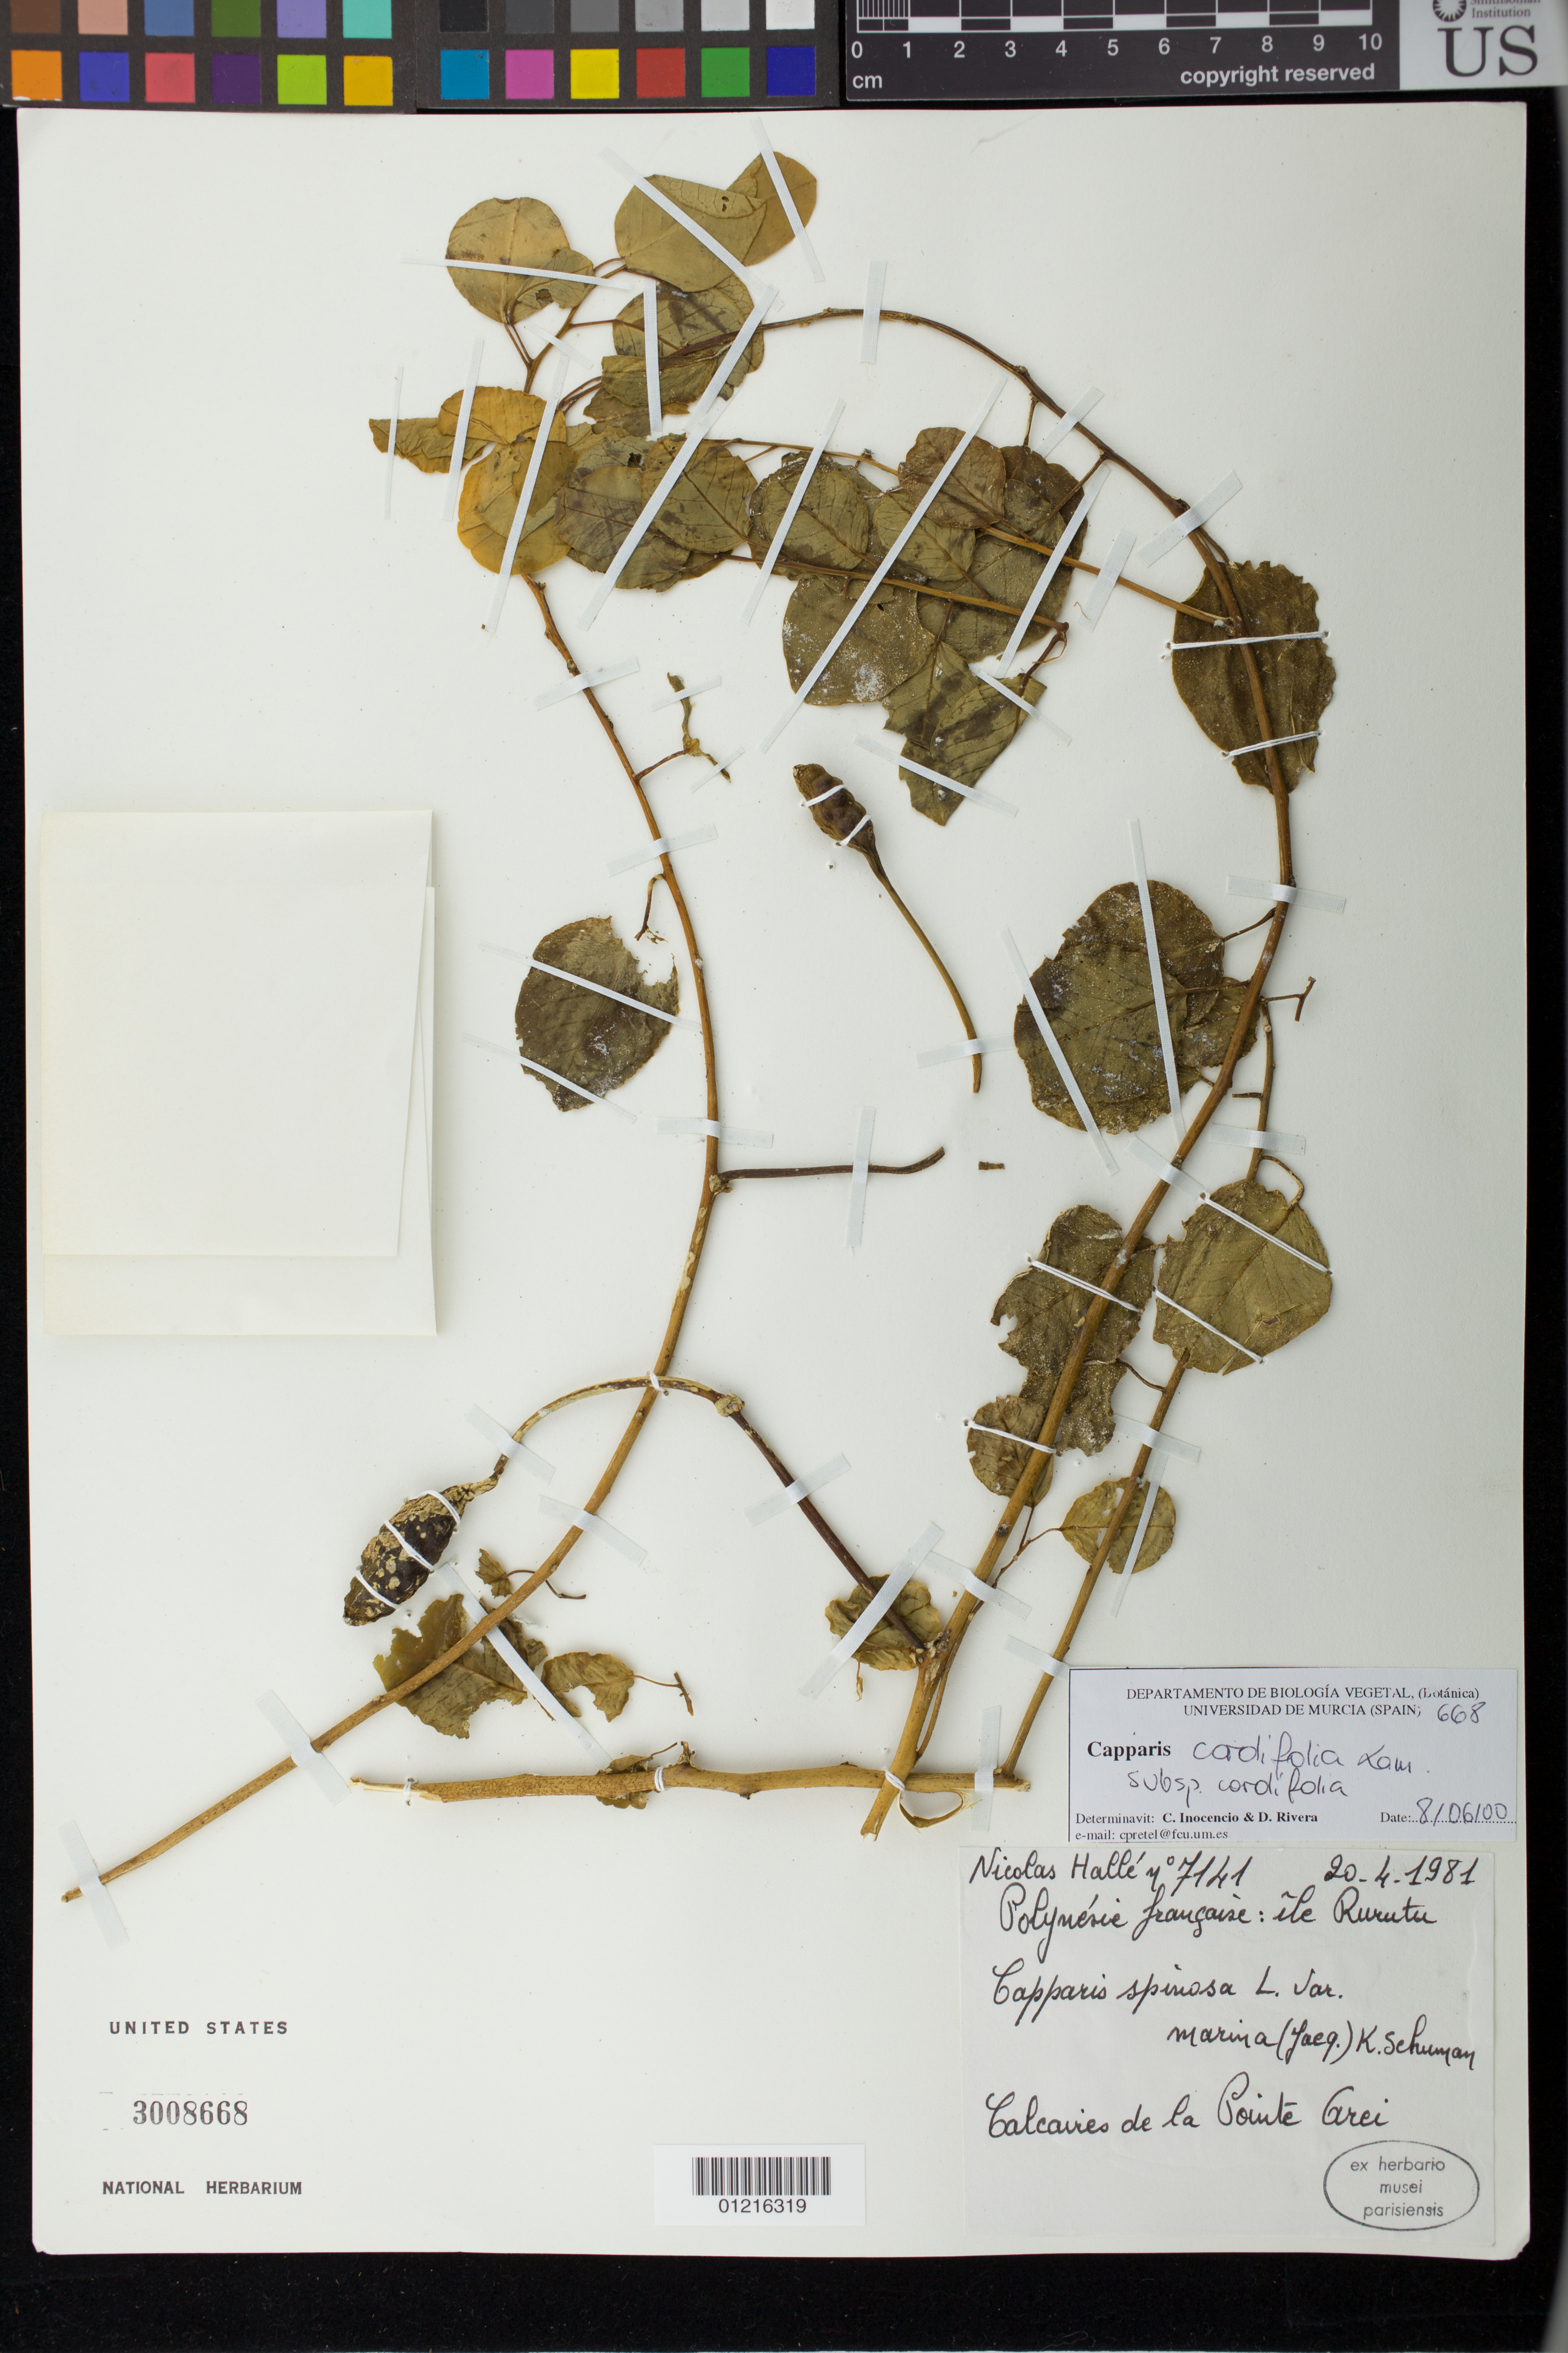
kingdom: Plantae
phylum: Tracheophyta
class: Magnoliopsida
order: Brassicales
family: Capparaceae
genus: Capparis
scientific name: Capparis spinosa subsp. cordifolia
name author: (Lam.) Fici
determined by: Wagner, W. L., (BOT), Smithsonian Institution - National Museum of Natural History (UNITED STATES)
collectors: N. Hallé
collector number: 7141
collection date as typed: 20 Apr 1981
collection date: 1981-04-20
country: French Polynesia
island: Rurutu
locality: Calcaires de la Pointe Gurei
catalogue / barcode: US 3008668